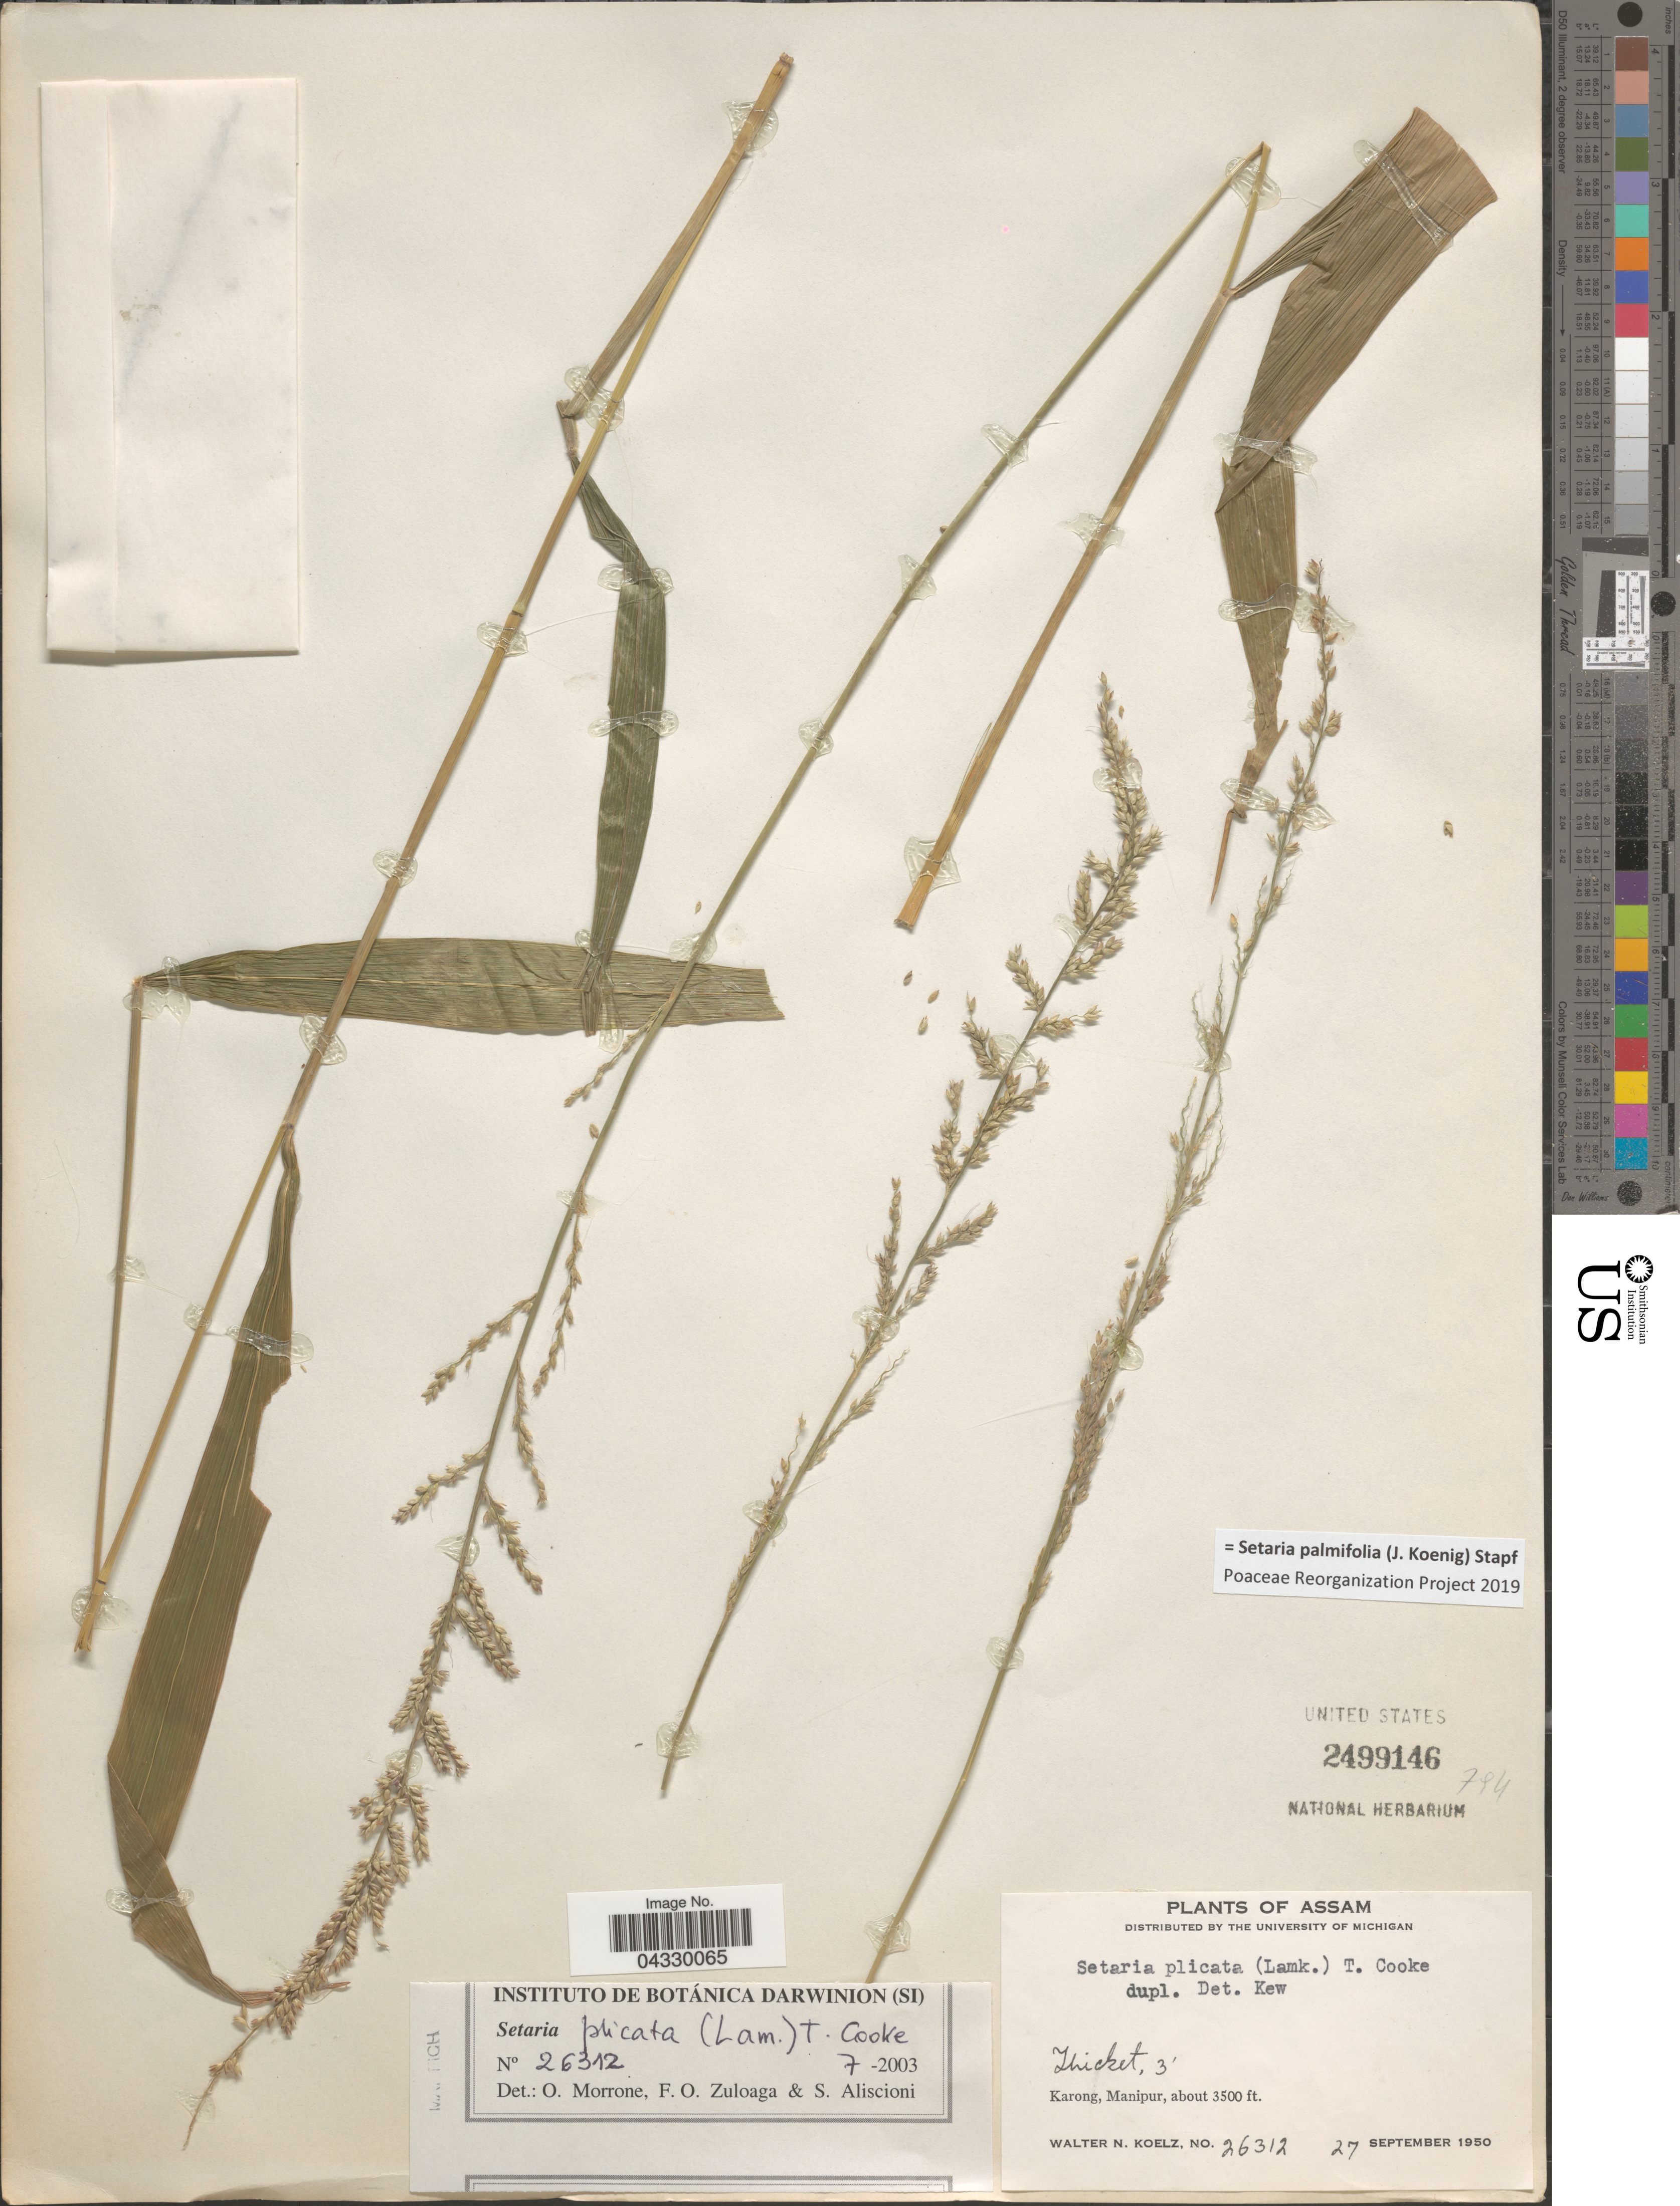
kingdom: Plantae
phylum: Tracheophyta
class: Liliopsida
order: Poales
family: Poaceae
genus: Setaria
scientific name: Setaria palmifolia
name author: (J. Koenig) Stapf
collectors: W. N. Koelz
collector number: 26312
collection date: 1950-09-27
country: India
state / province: Manipur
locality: Karong, Manipur.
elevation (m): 1067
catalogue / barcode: US 2499146